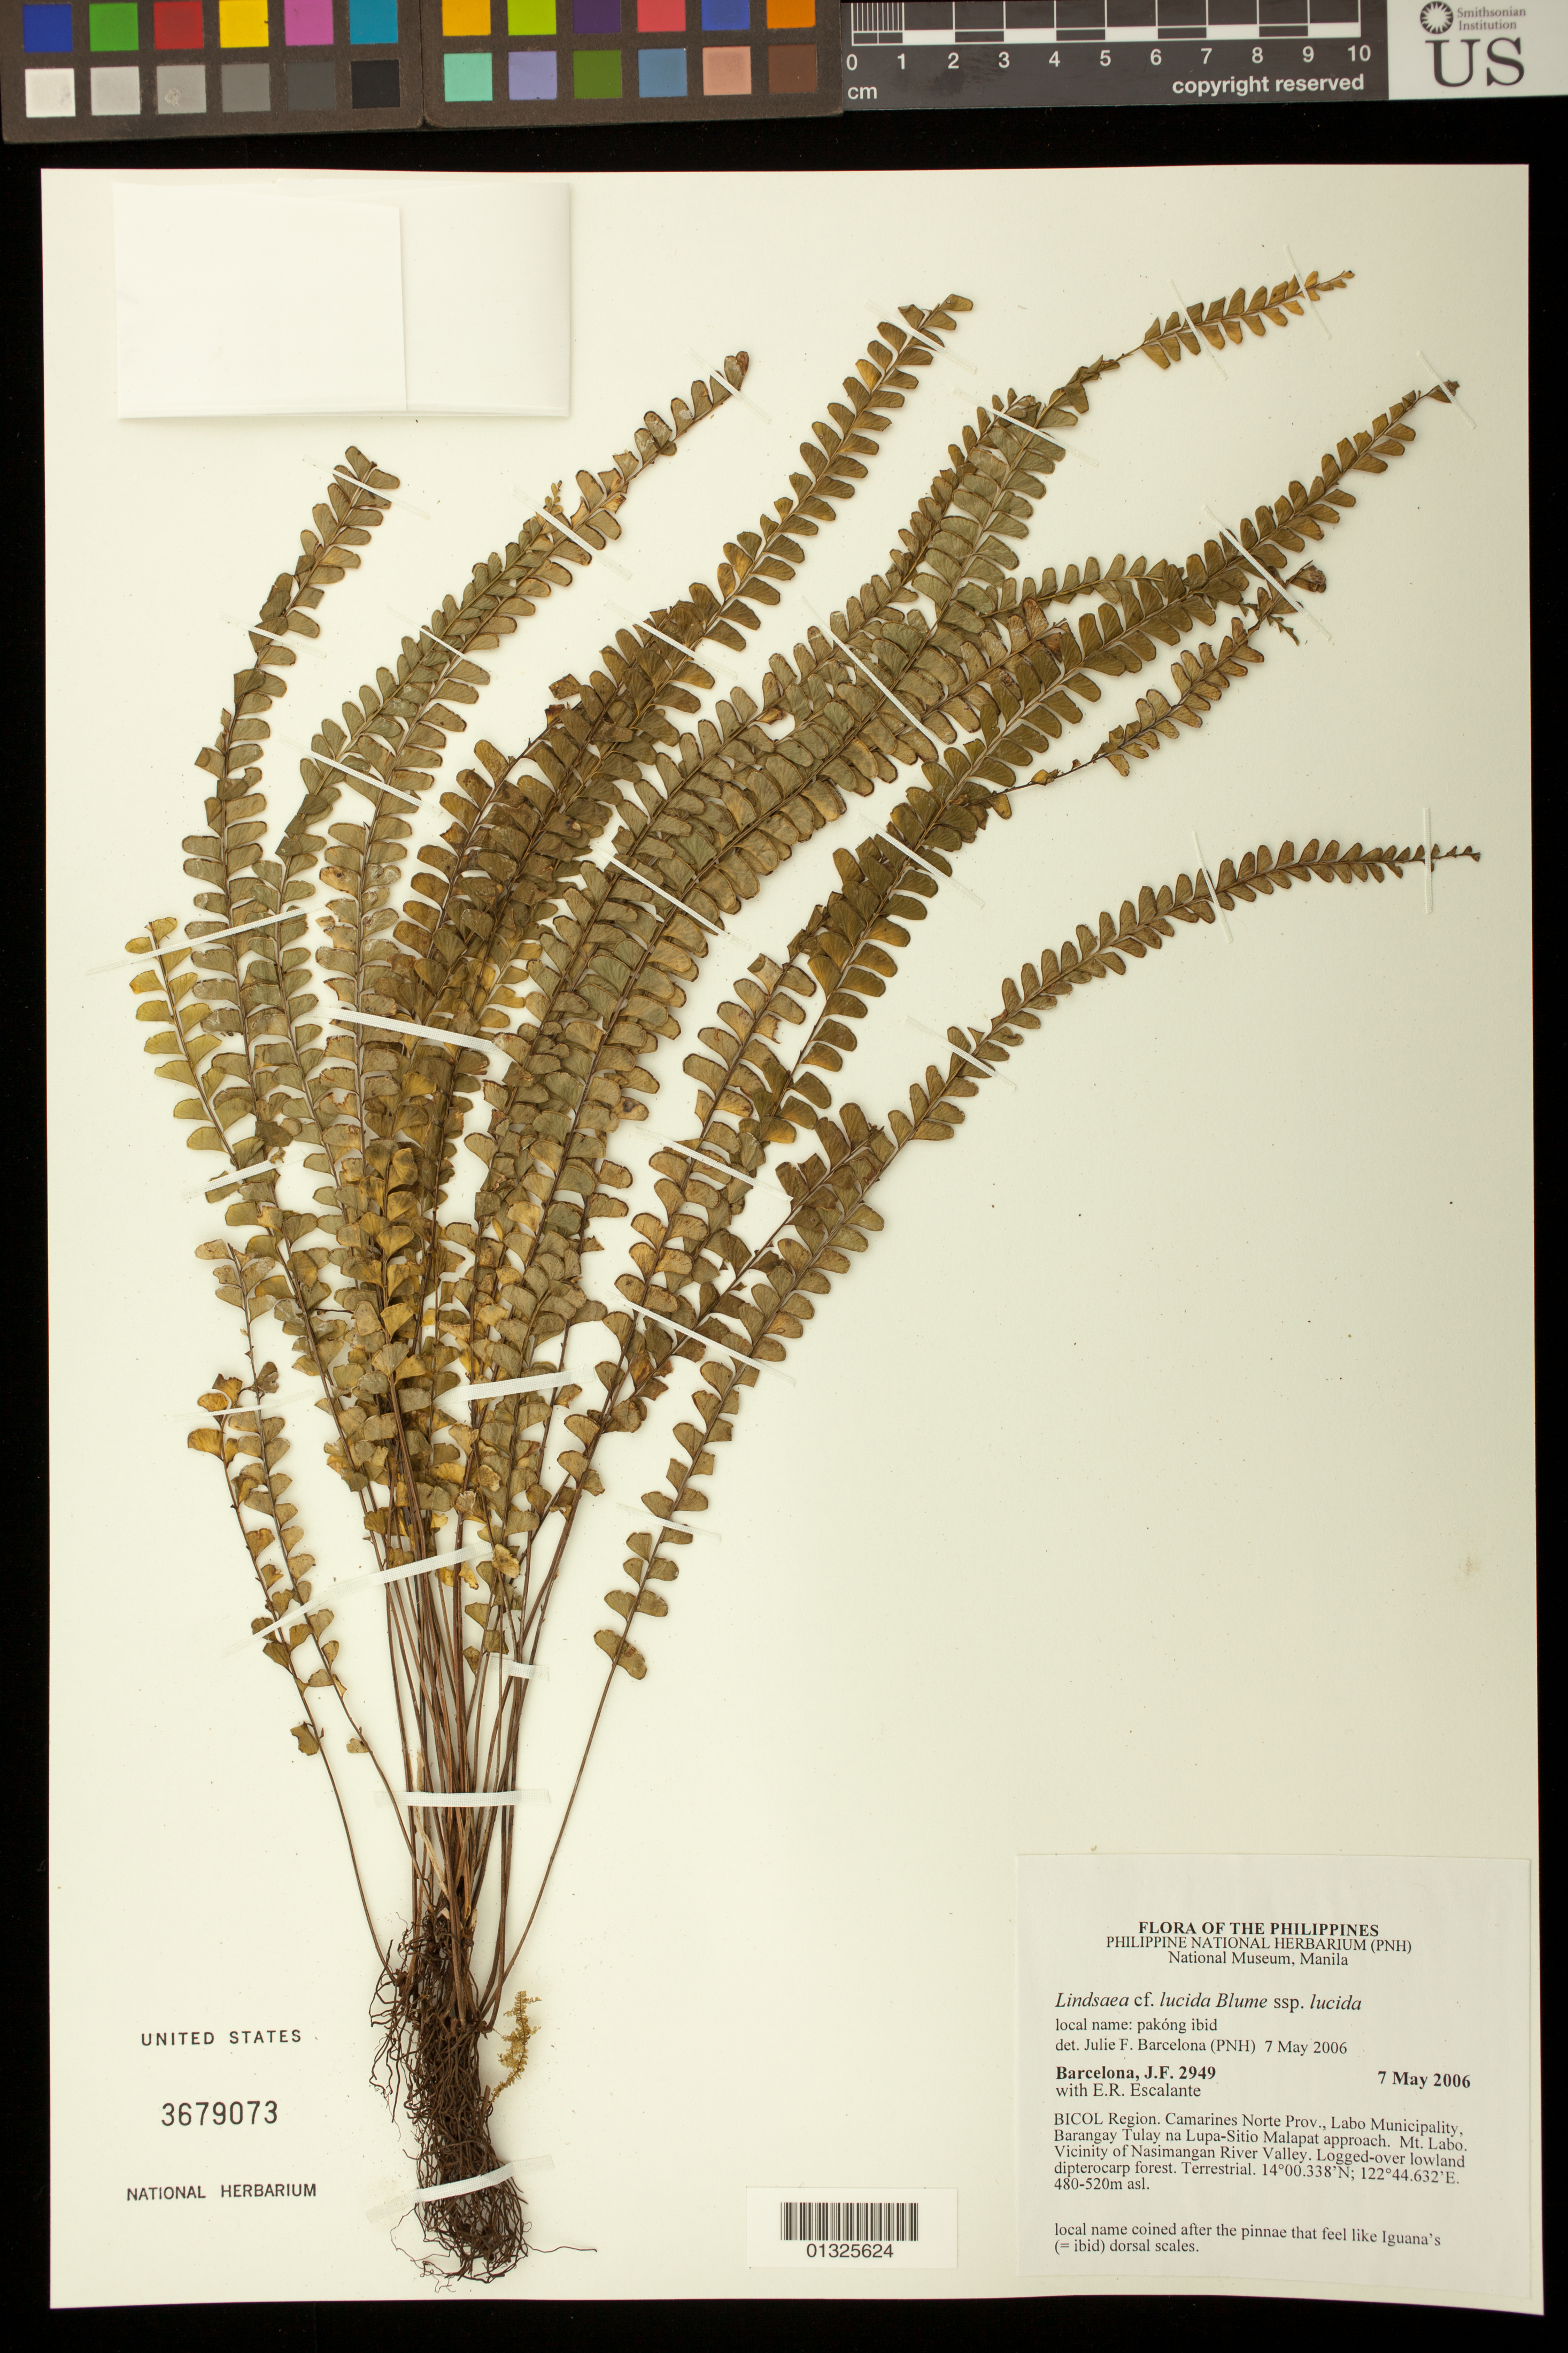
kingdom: Plantae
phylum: Tracheophyta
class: Polypodiopsida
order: Polypodiales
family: Lindsaeaceae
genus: Lindsaea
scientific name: Lindsaea lucida subsp. lucida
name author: Blume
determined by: Barcelona, J. F.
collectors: J. F. Barcelona & E. Escalante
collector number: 2949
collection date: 2006-05-07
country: Philippines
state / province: Bicol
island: Luzon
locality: Bicol Region. Camarines Norte Prov., Labo Municipality, Barangay Tulay na Lupa approach, Sitio Kalantas, Mt. Labo, Vicinity of Nasimangan River Valley.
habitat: Logged-over lowland dipterocarp forest.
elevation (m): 480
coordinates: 14 00.338 N, 122 44.632 E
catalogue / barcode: US 3679073